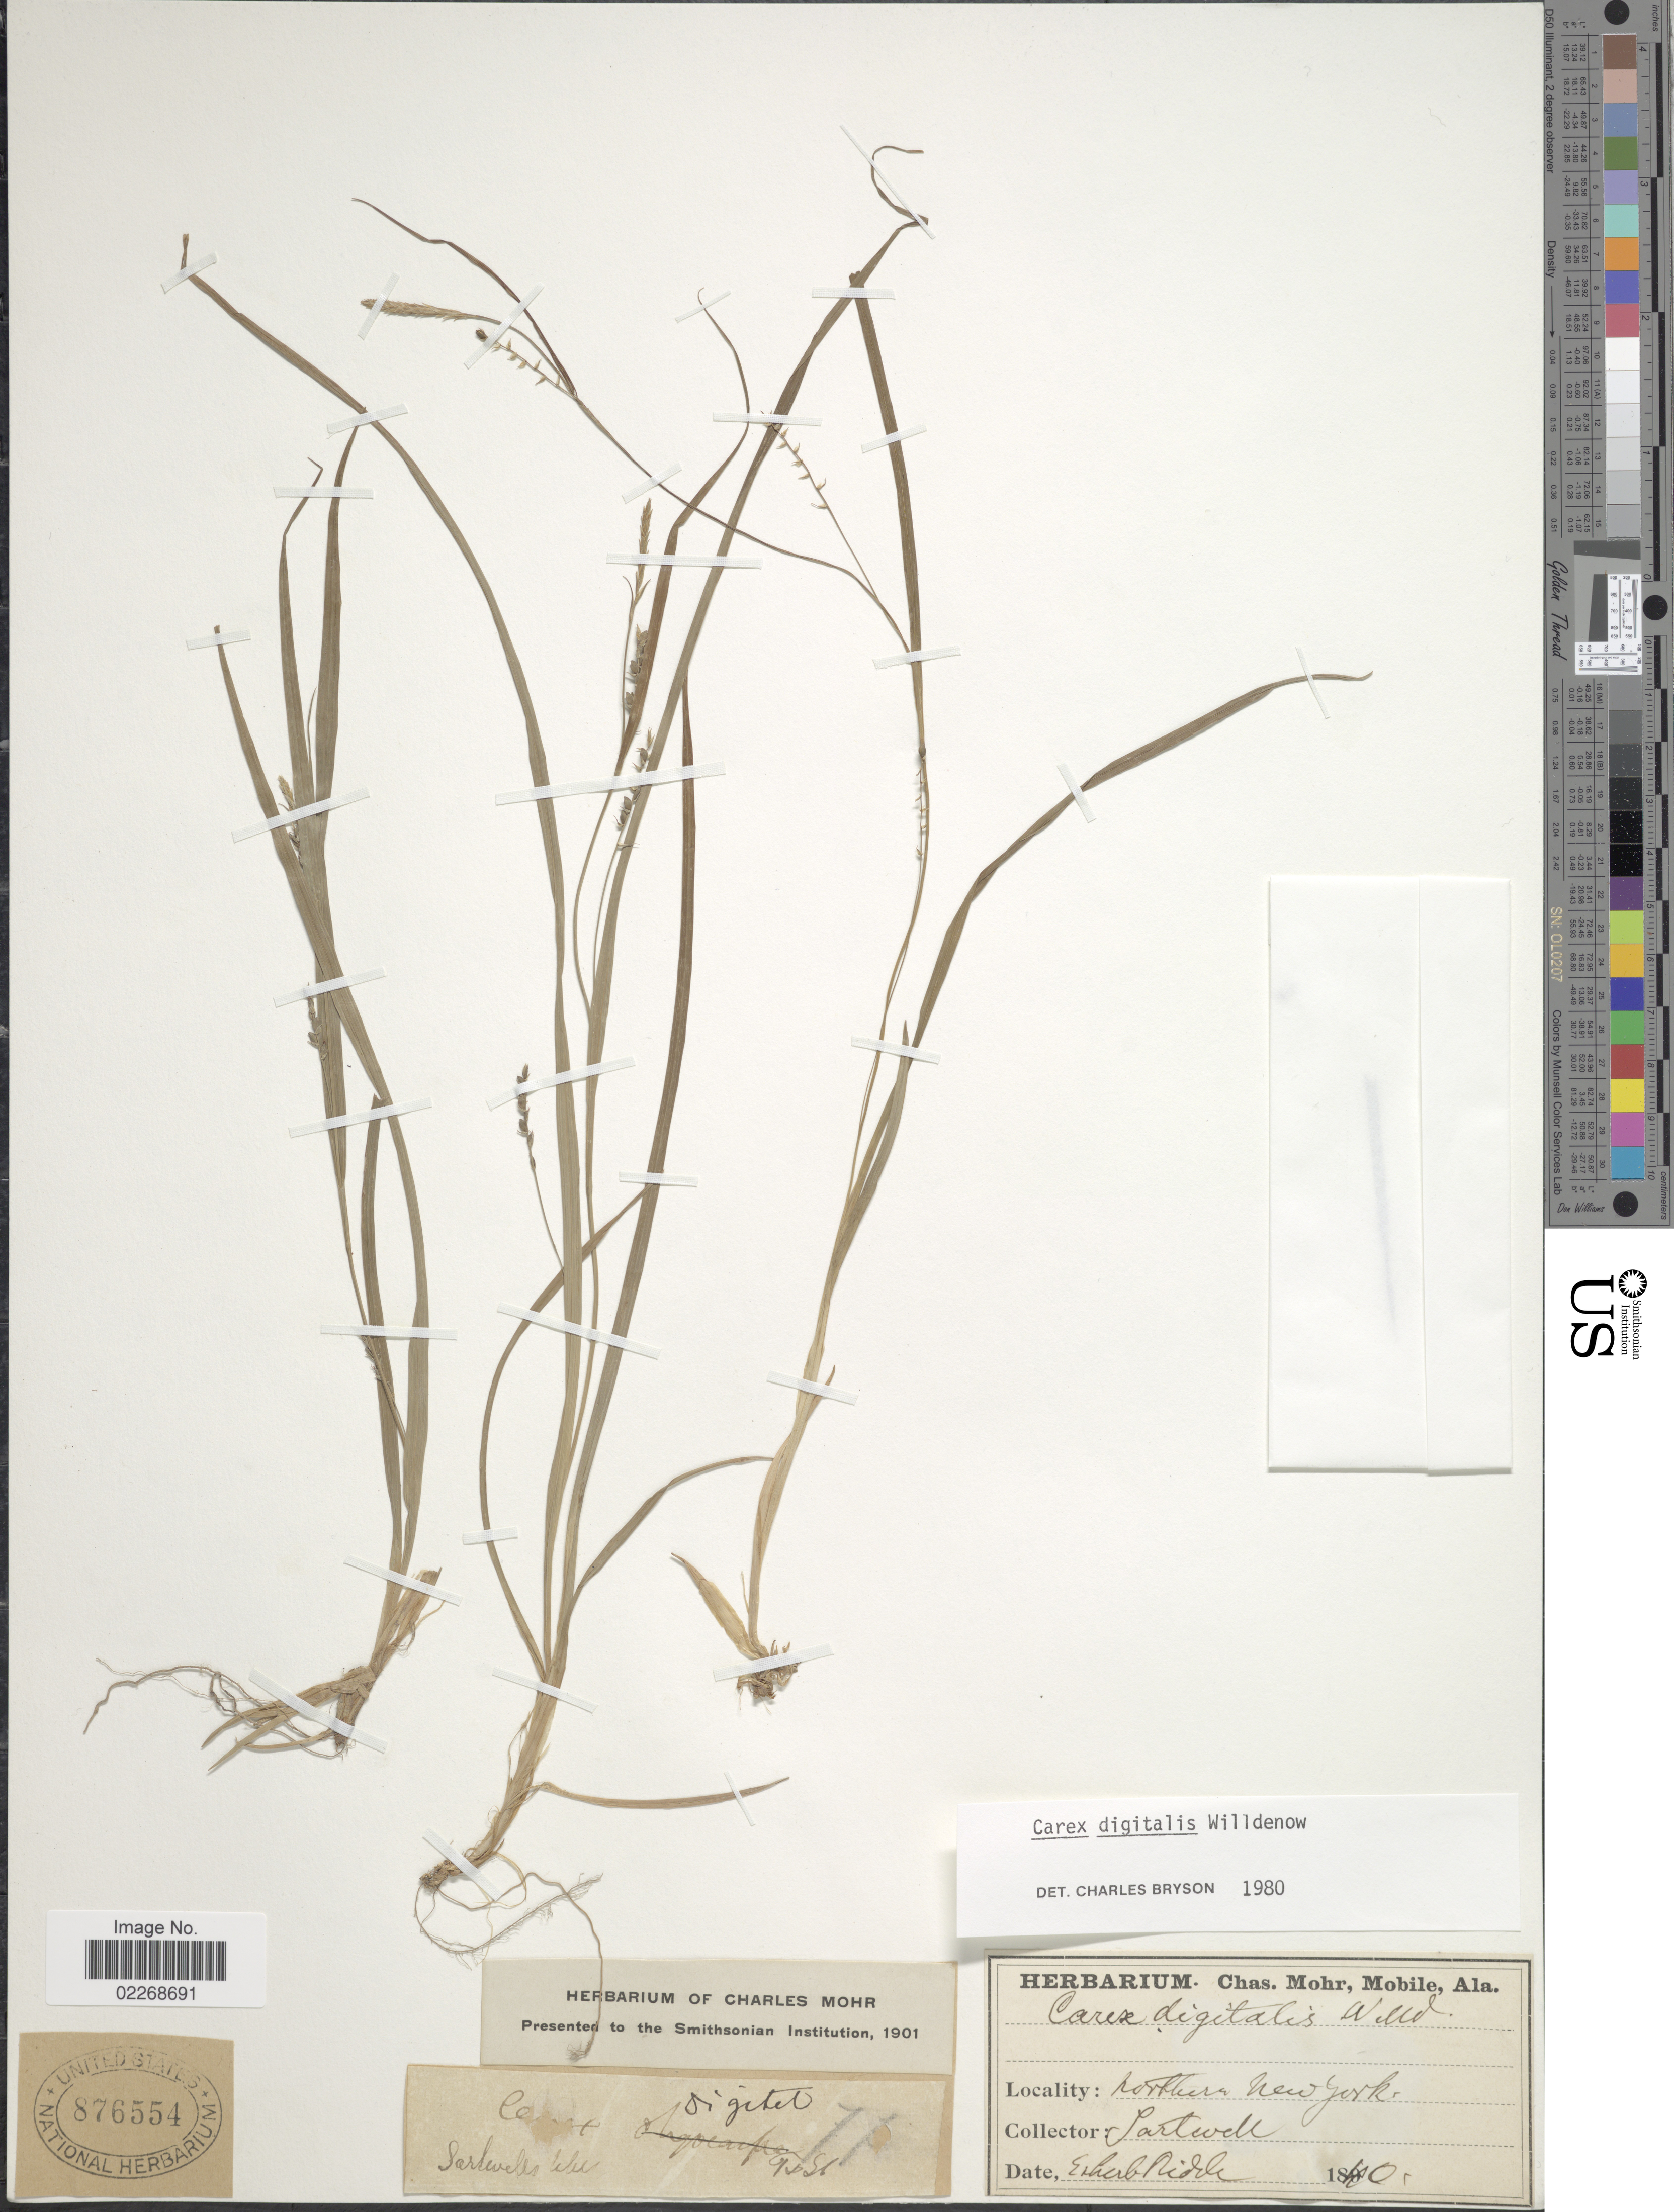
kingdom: Plantae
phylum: Tracheophyta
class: Liliopsida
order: Poales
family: Cyperaceae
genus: Carex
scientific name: Carex digitalis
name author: Willd.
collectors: Sartwell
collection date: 1840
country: United States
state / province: New York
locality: Northern New York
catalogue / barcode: US 876554